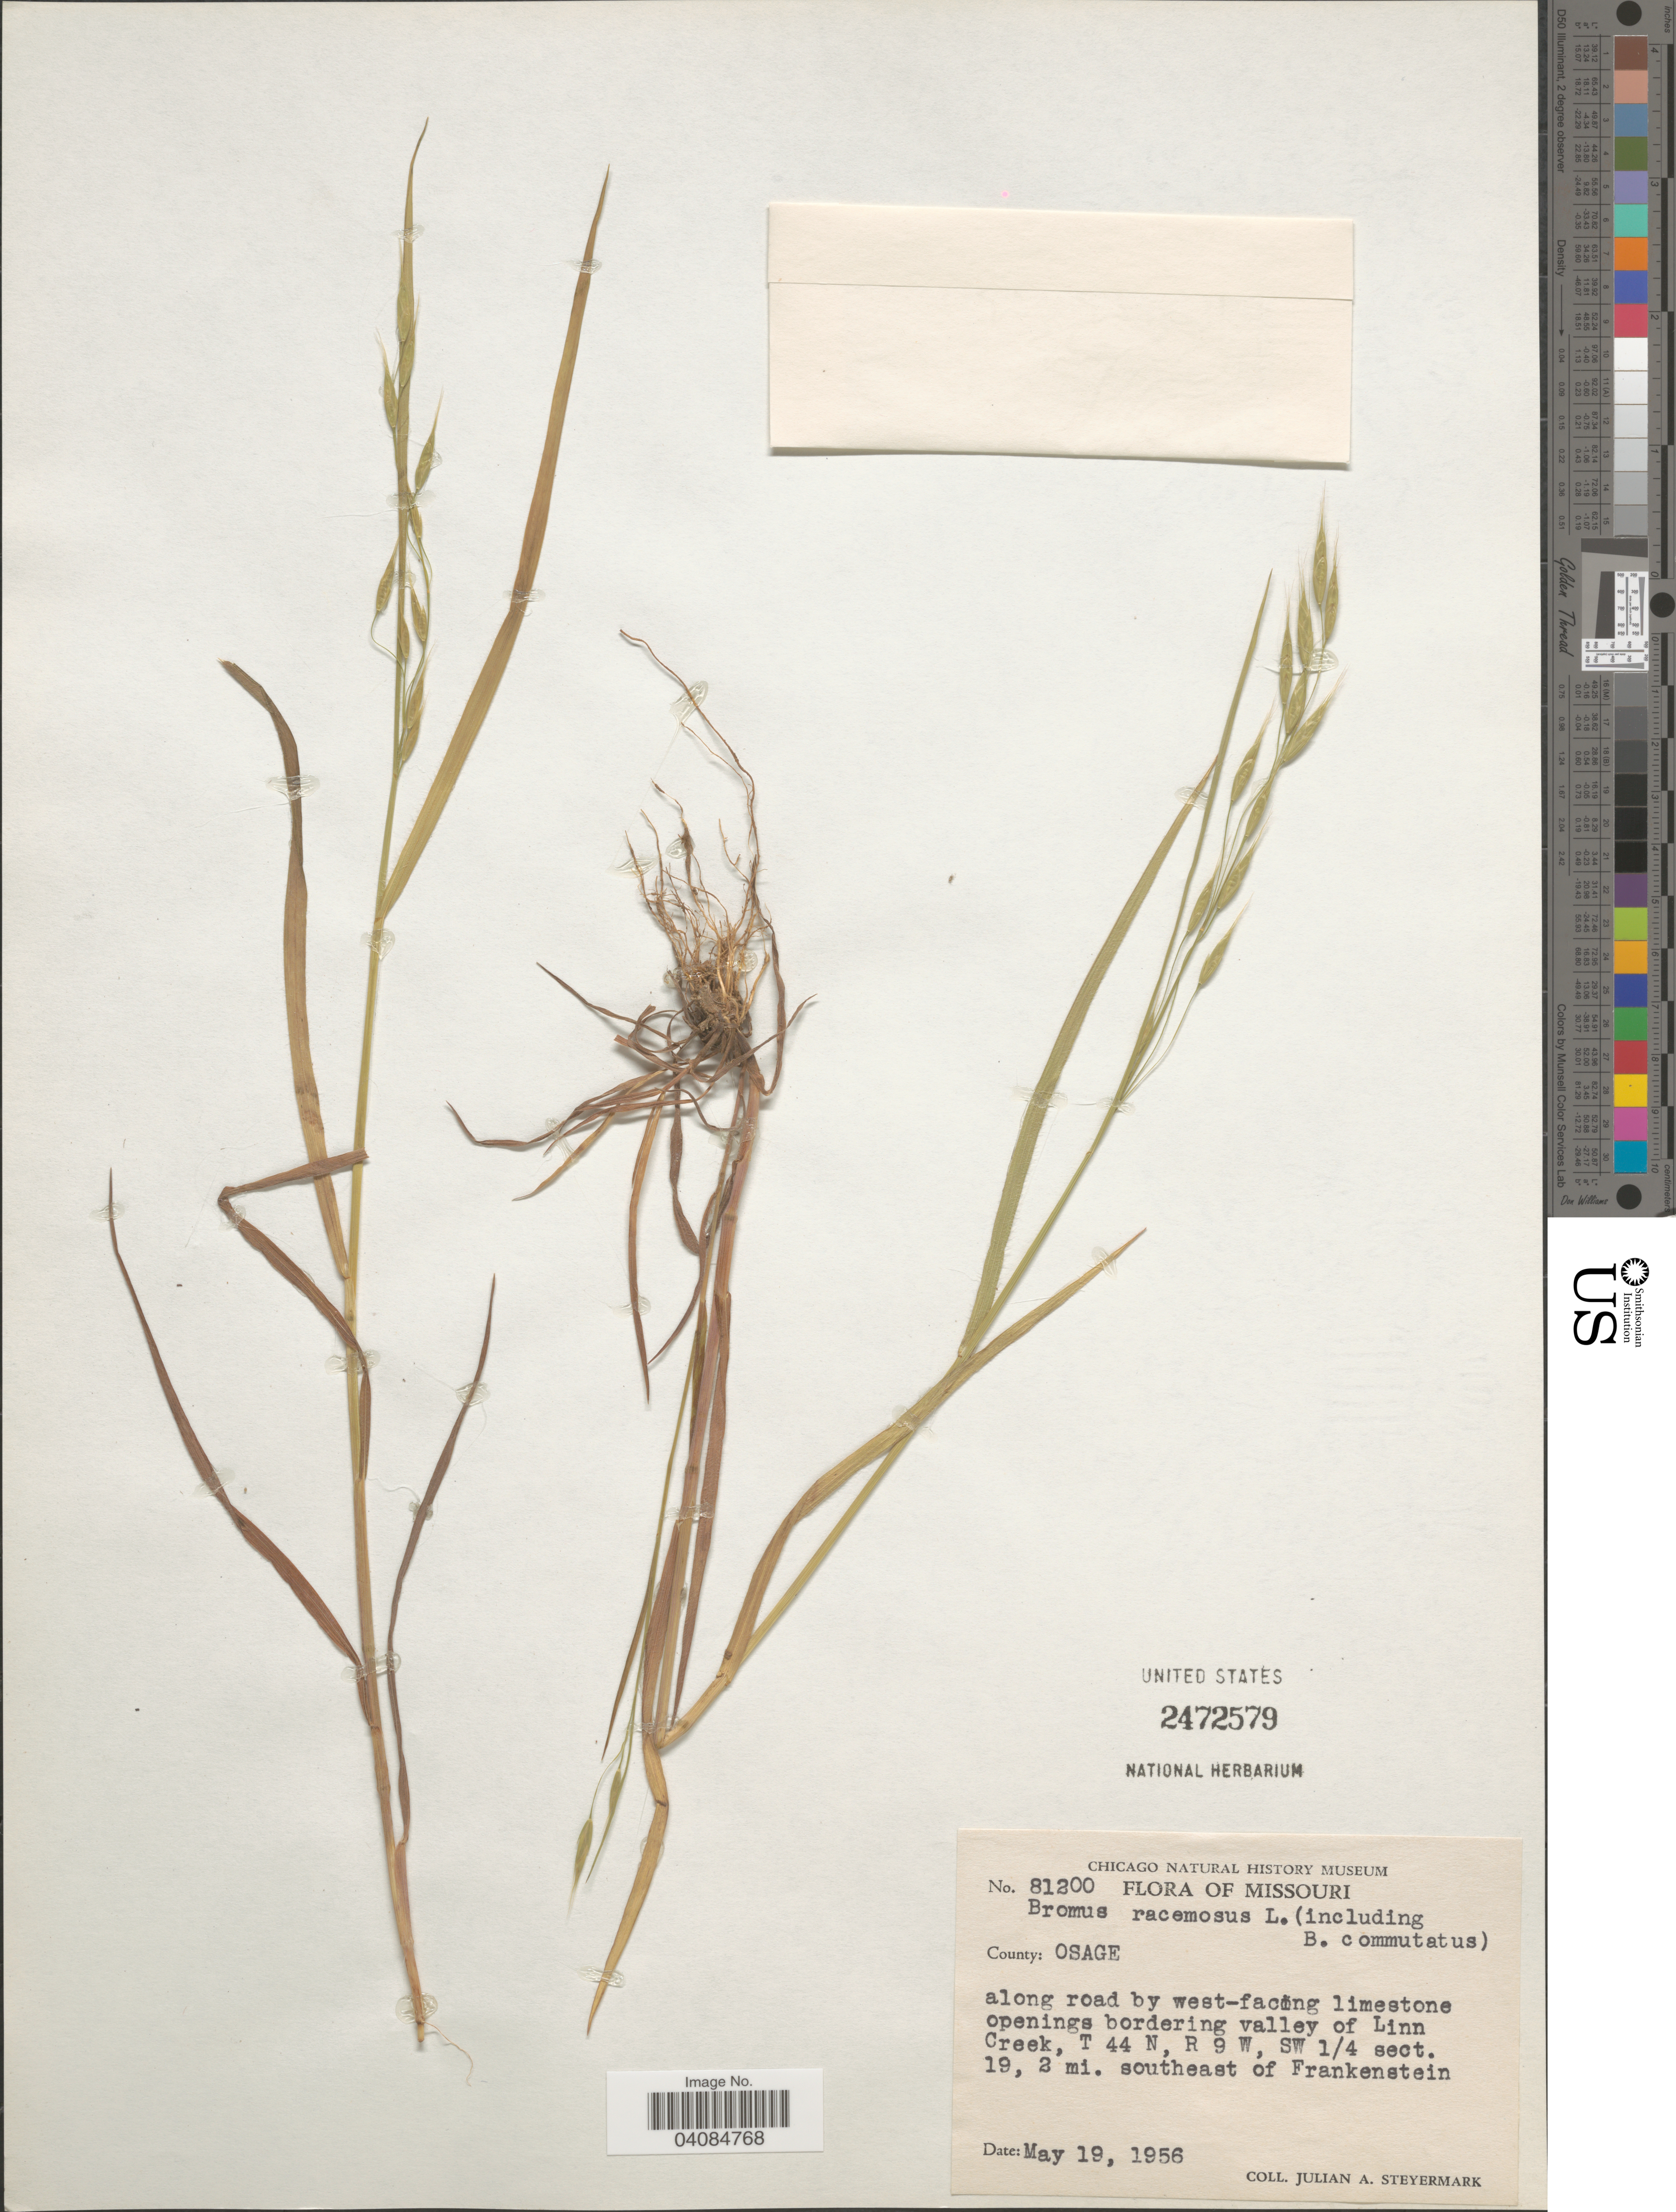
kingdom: Plantae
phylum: Tracheophyta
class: Liliopsida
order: Poales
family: Poaceae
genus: Bromus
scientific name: Bromus racemosus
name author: L.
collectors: J. Steyermark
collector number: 81200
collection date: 1956-05-19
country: United States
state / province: Missouri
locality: County: Osage. Along road by west-facing limestone openings bordering valley of Linn Creek, T 44 N, R 9 W, SW 1/4 sect. 19, 2 mi. southeast of Frankenstein.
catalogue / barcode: US 2472579